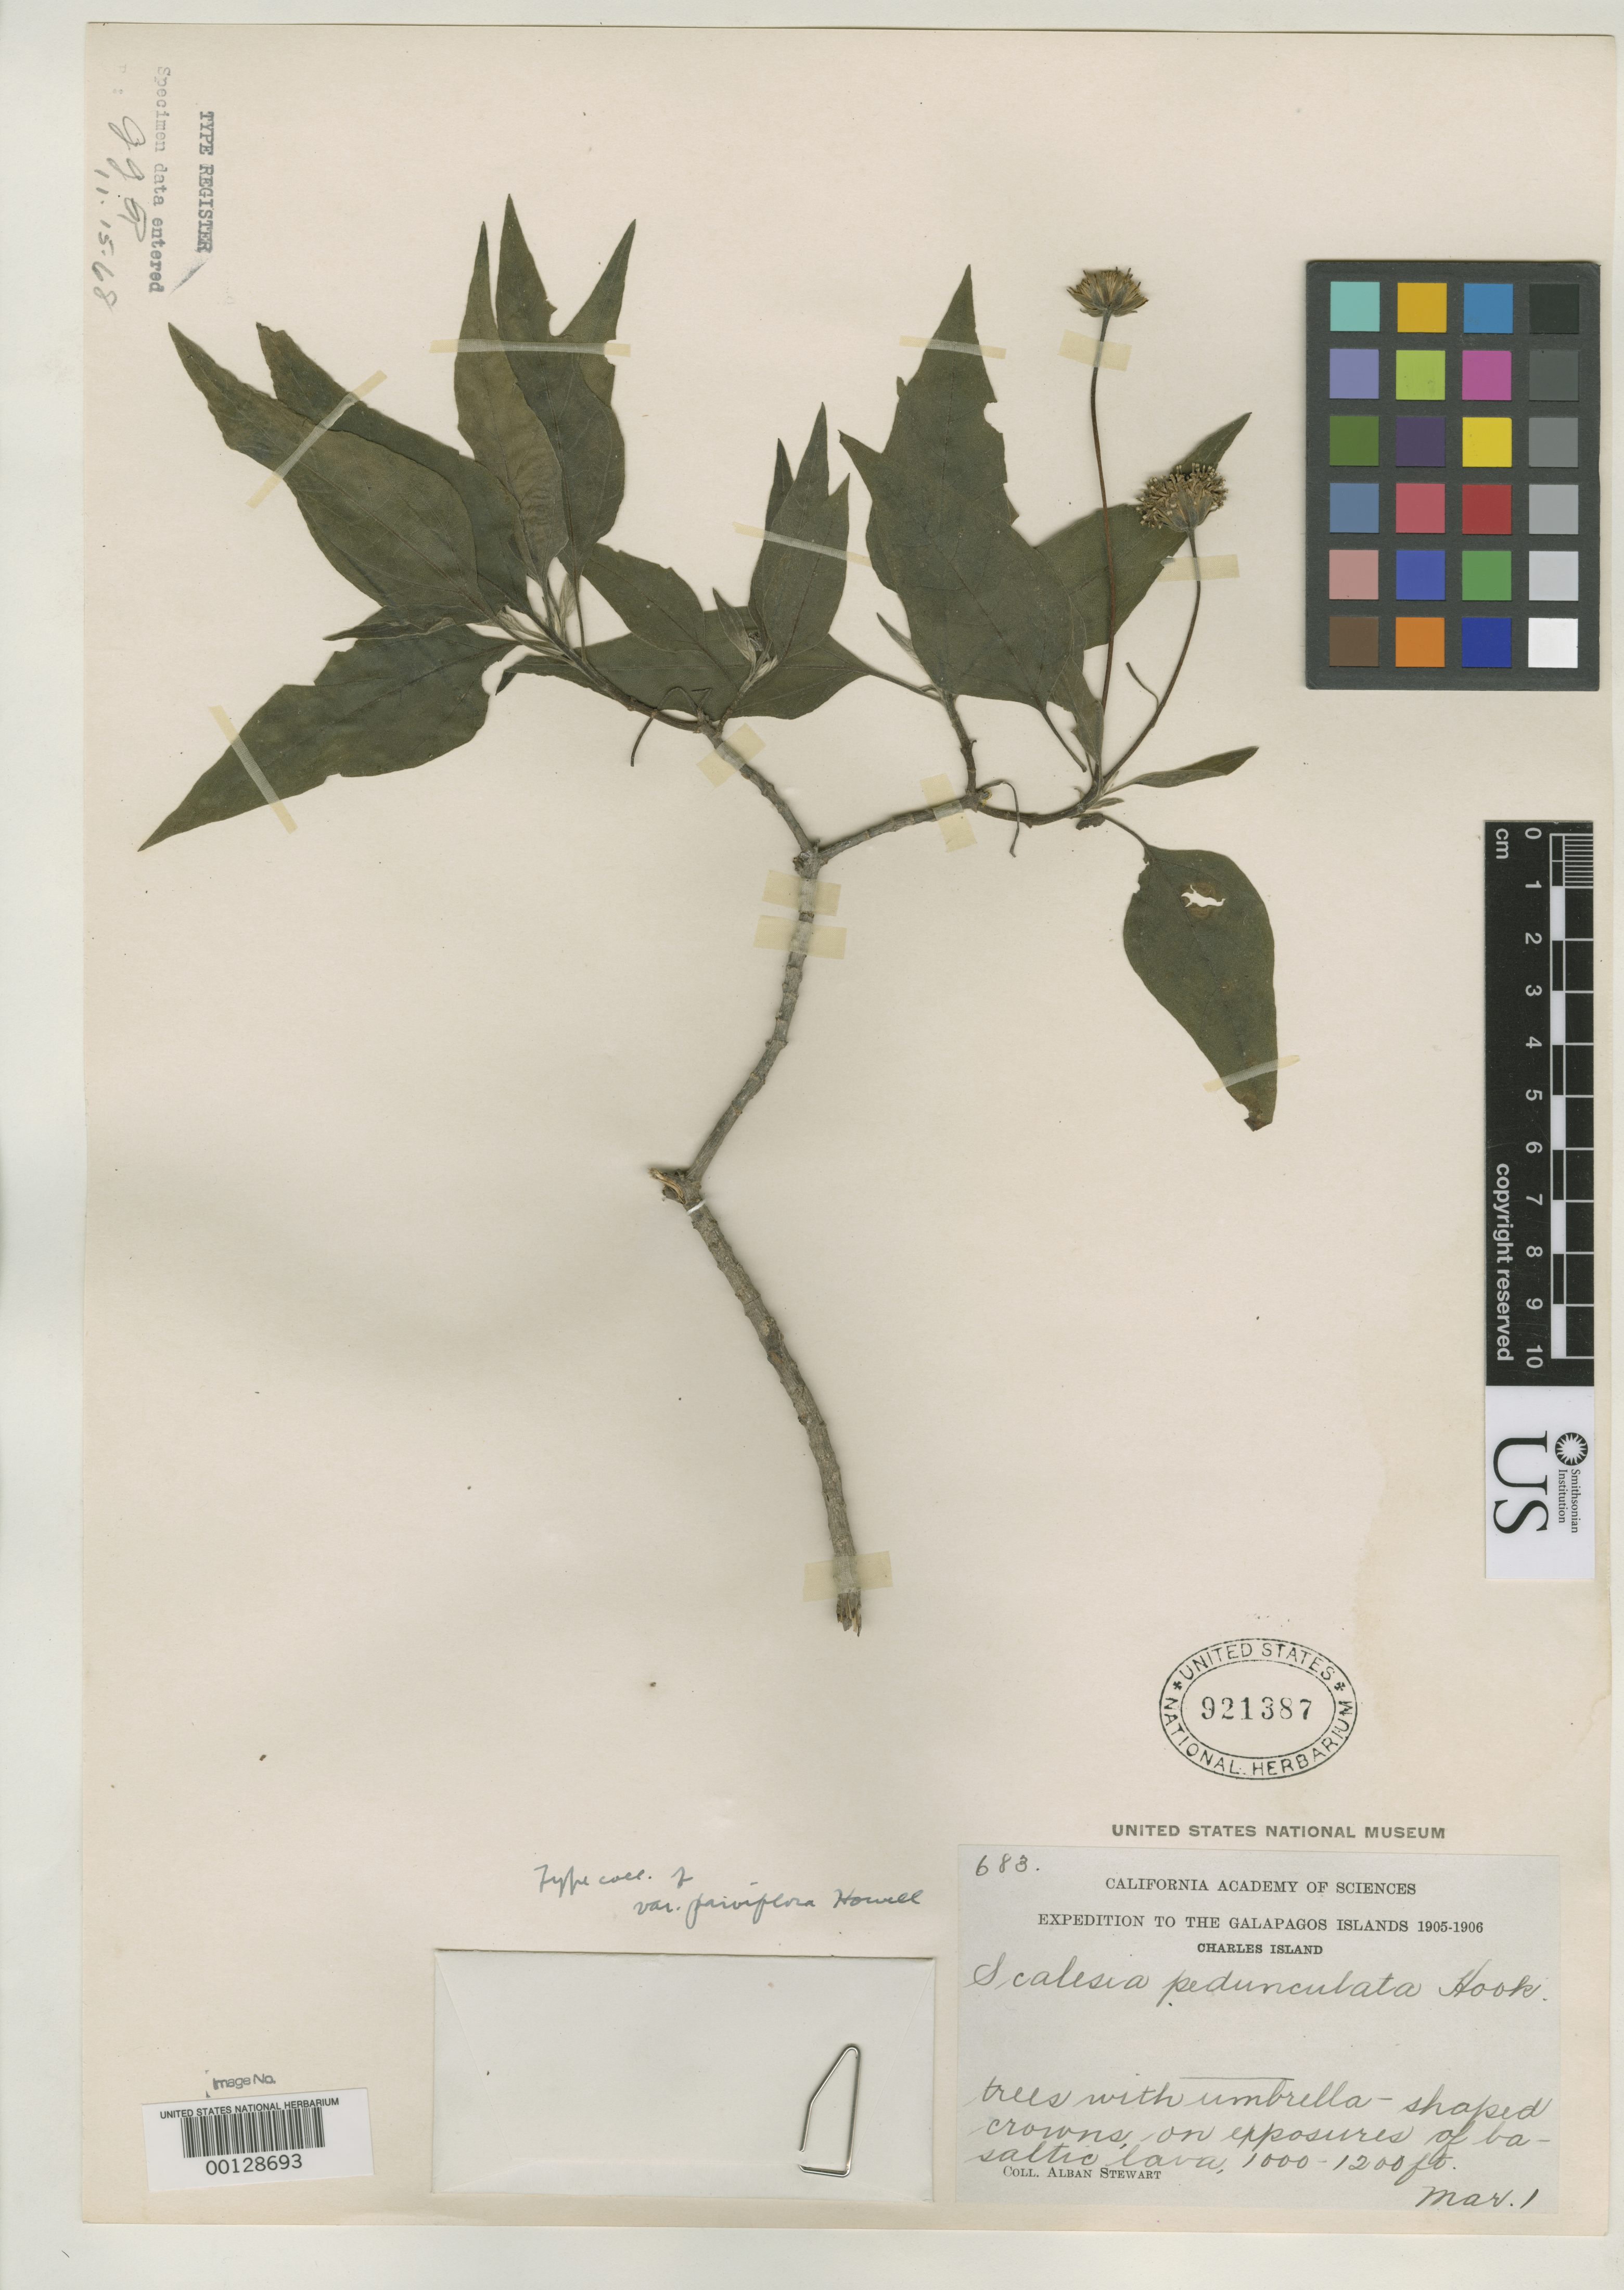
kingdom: Plantae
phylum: Tracheophyta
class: Magnoliopsida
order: Asterales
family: Asteraceae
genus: Scalesia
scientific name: Scalesia pedunculata var. parviflora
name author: J.T. Howell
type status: Isotype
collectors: A. Stewart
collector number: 683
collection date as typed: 01 Mar 1905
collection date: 1905-03-01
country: Ecuador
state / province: Colón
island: Floreana [Charles, Santa Maria]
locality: (Charles I.).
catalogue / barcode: US 921387